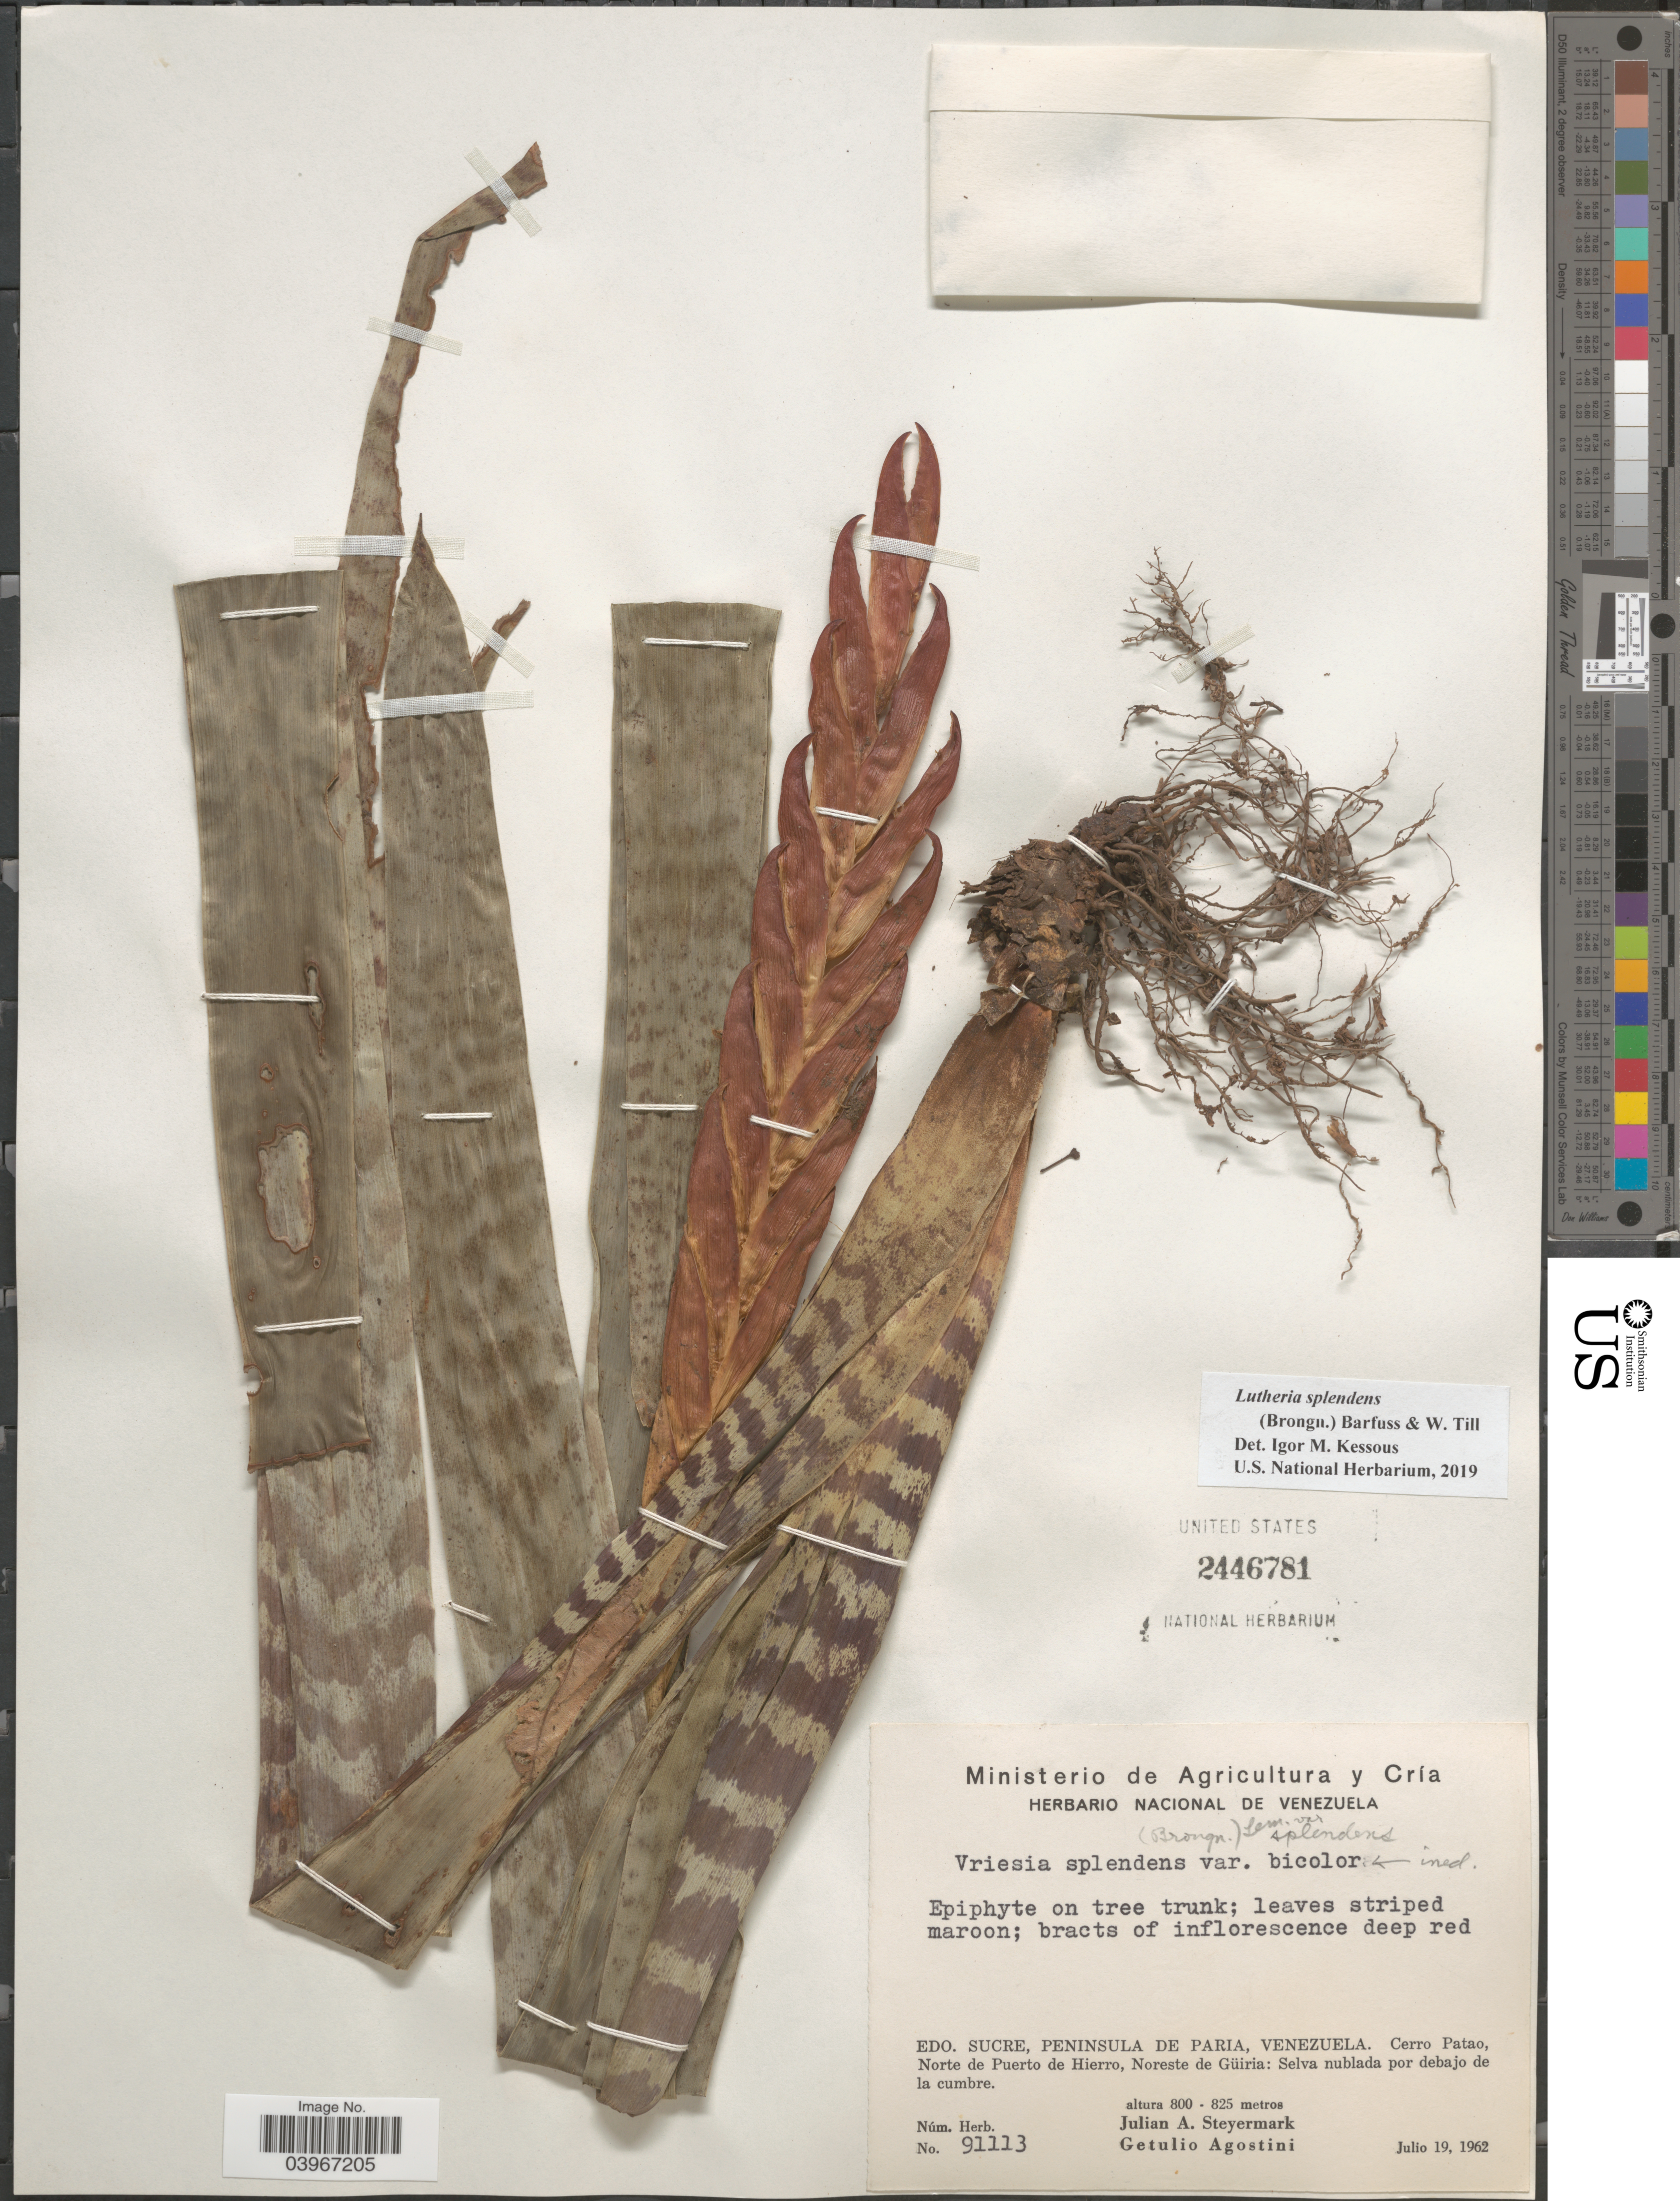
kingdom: Plantae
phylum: Tracheophyta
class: Liliopsida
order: Poales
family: Bromeliaceae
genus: Lutheria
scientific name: Lutheria splendens var. splendens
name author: (Brongn.) Barfuss & W. Till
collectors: J. Steyermark & G. Agostini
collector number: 91113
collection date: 1962-07-19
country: Venezuela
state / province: Sucre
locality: Peninsula de Paria, Venezuela. Cerro Patao, Norte de Puerto de Hierro, Noreste de Güiria: Selva nublada por debajo de la cumbre.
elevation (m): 800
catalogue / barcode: US 2446781